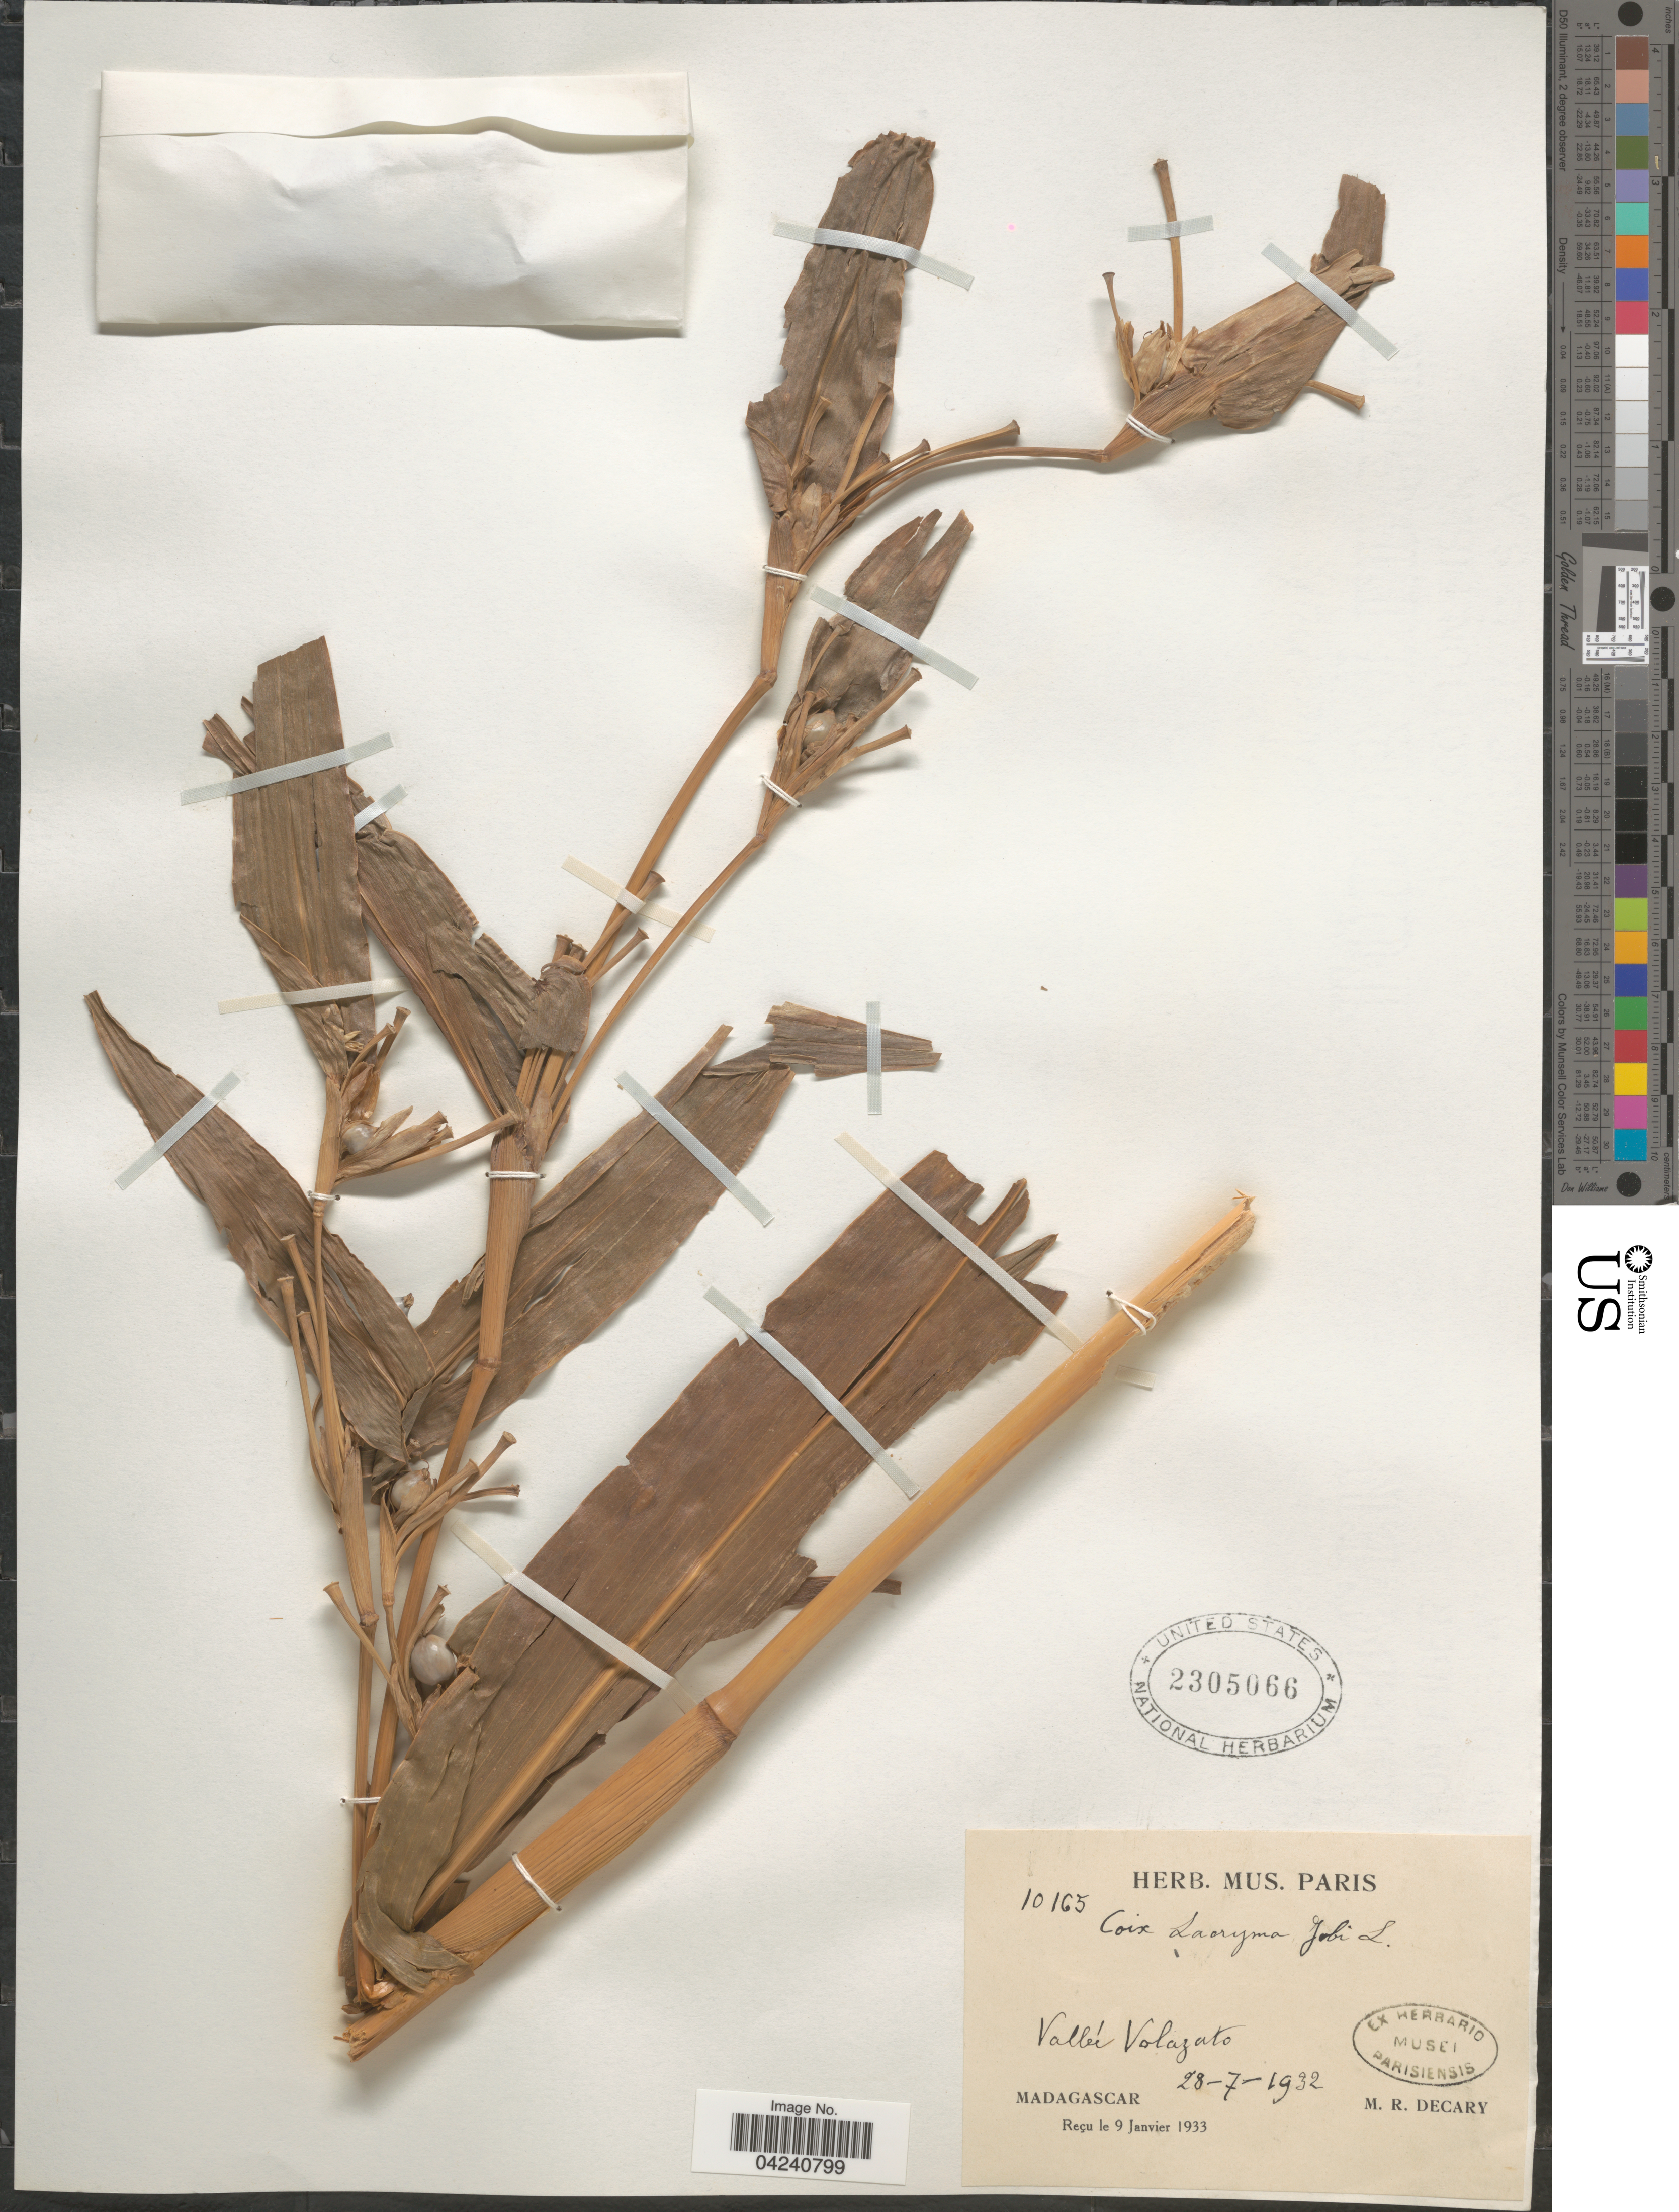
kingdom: Plantae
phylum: Tracheophyta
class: Liliopsida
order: Poales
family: Poaceae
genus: Coix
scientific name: Coix lacryma-jobi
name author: L.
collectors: R. Decary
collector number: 10165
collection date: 1932-07-28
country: Madagascar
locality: Vallée Volazato.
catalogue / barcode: US 2305066